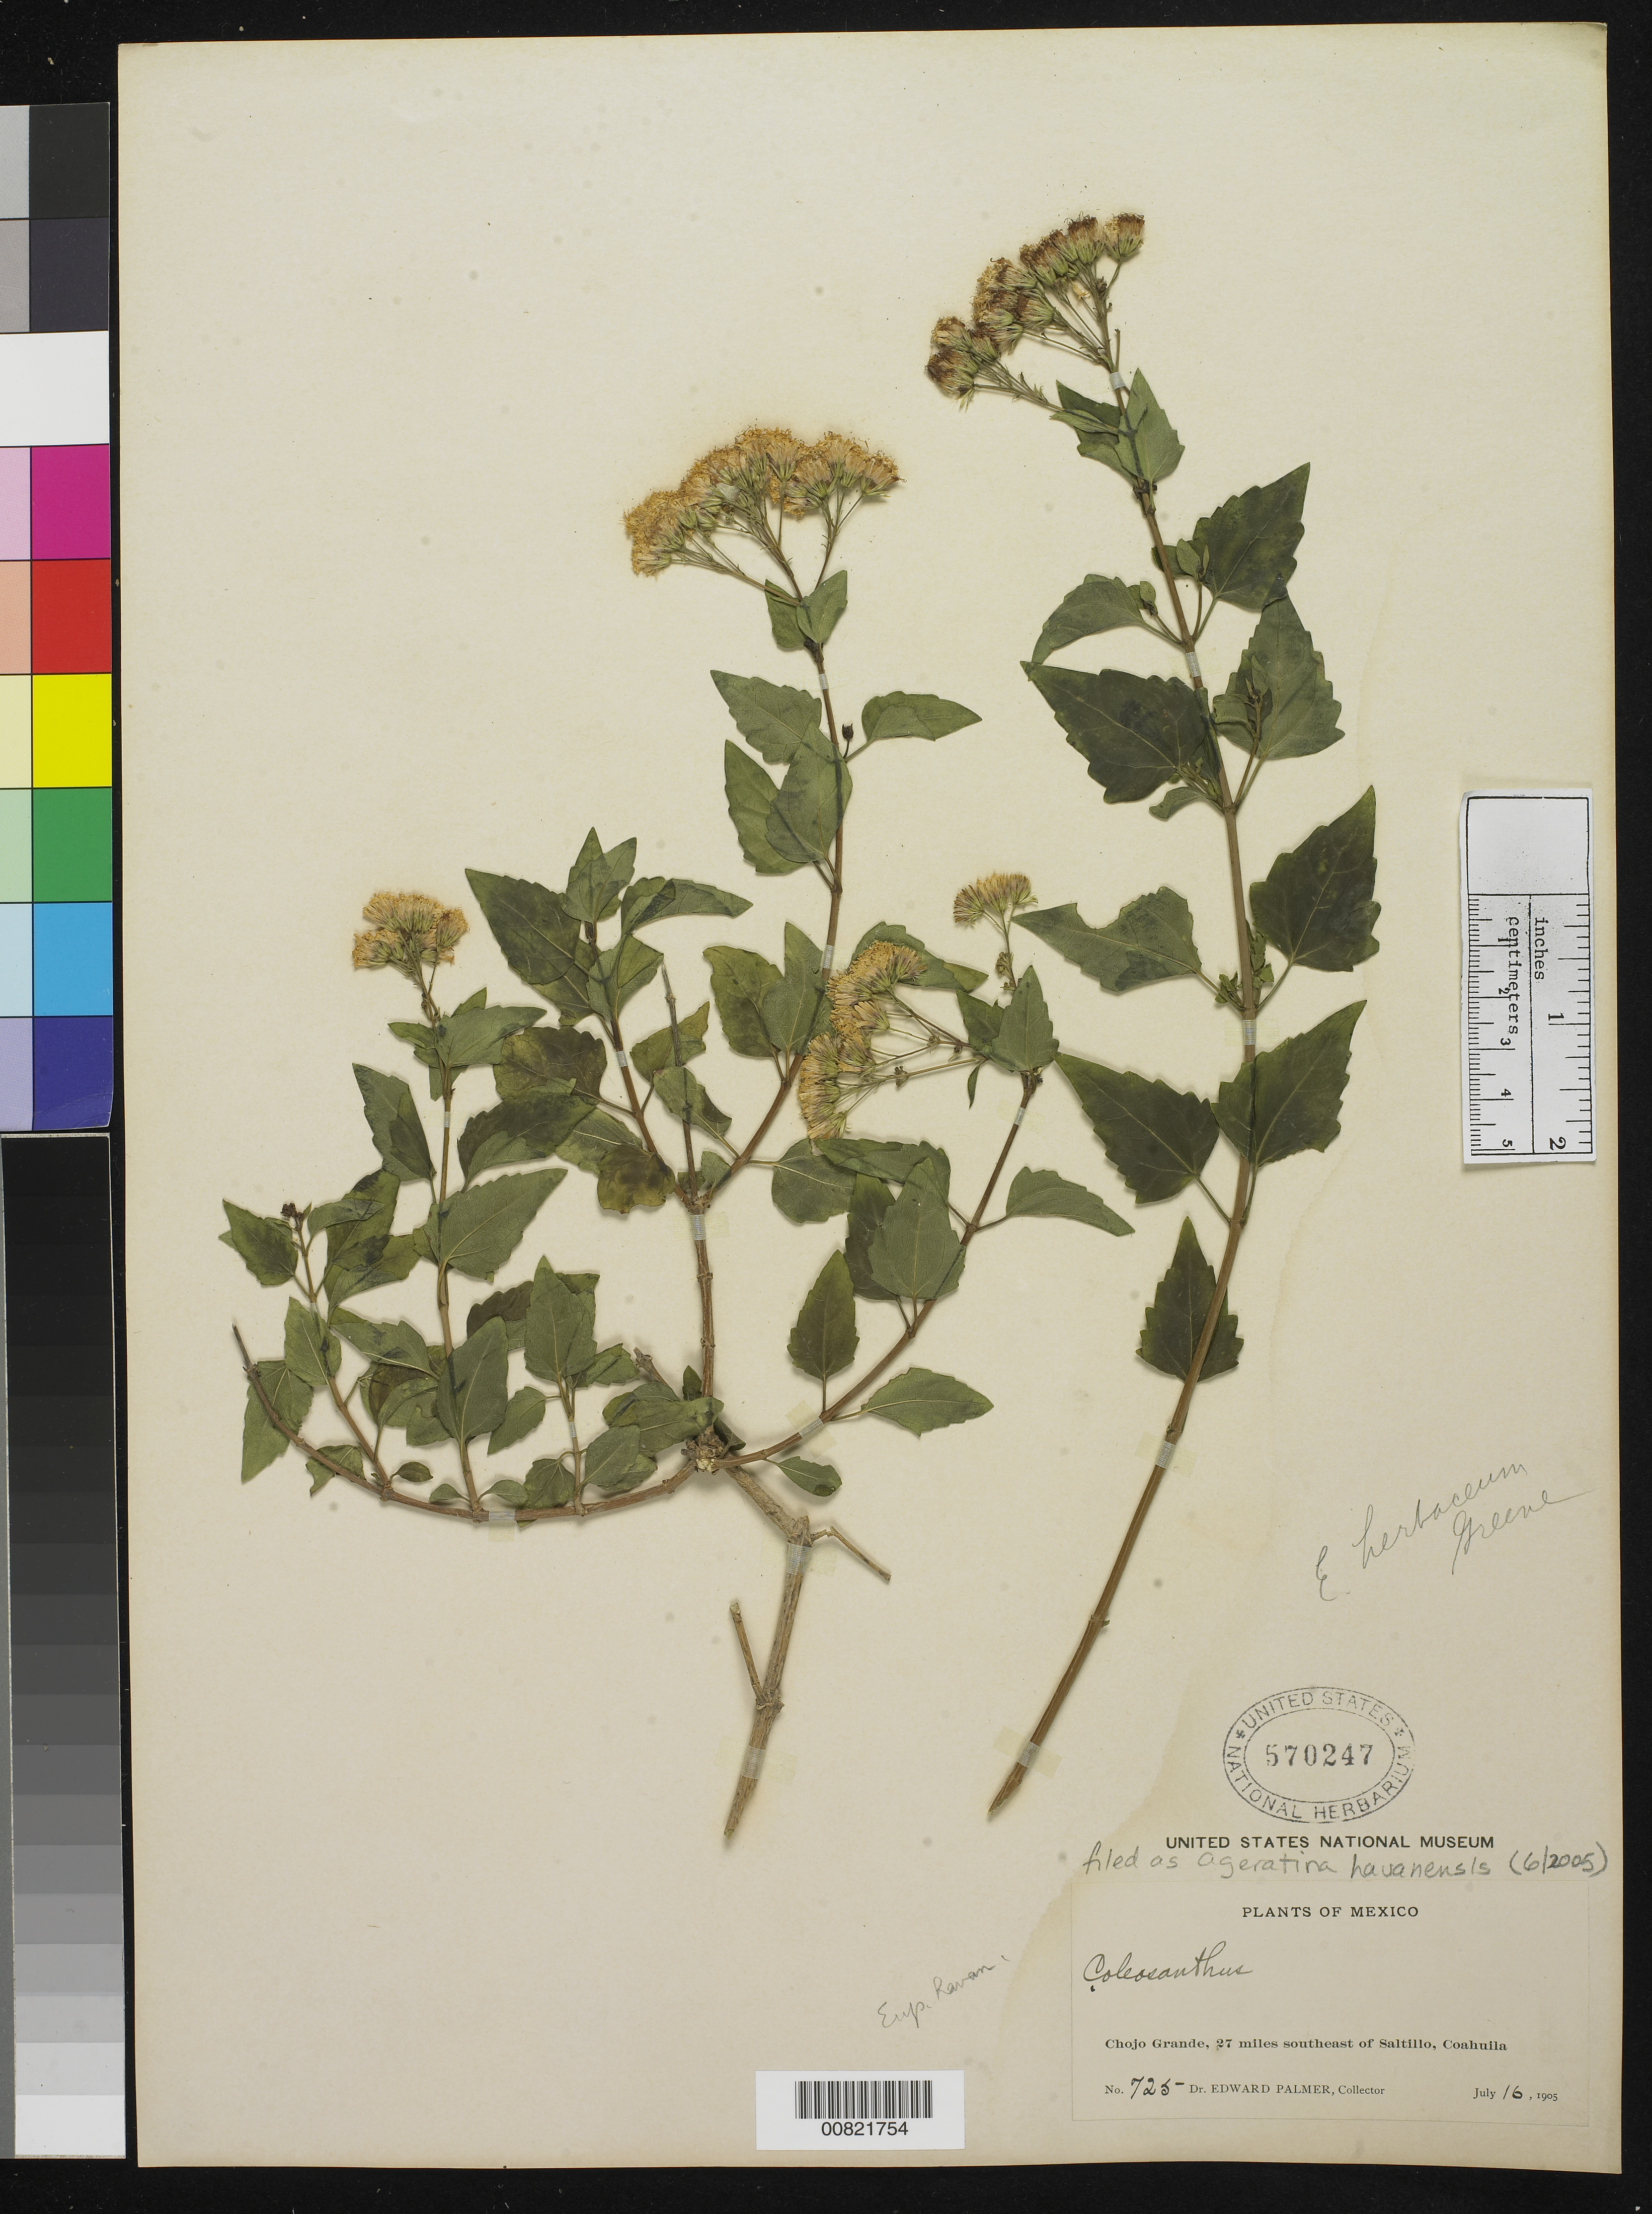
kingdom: Plantae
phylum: Tracheophyta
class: Magnoliopsida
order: Asterales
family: Asteraceae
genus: Ageratina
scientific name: Ageratina havanensis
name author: (Kunth) R.M. King & H. Rob.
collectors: E. Palmer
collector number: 725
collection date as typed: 16 Jul 1905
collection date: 1905-07-16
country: Mexico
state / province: Coahuila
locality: Chojo Grande, 27 miles southeast of Saltillo, Coahuila.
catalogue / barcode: US 570247